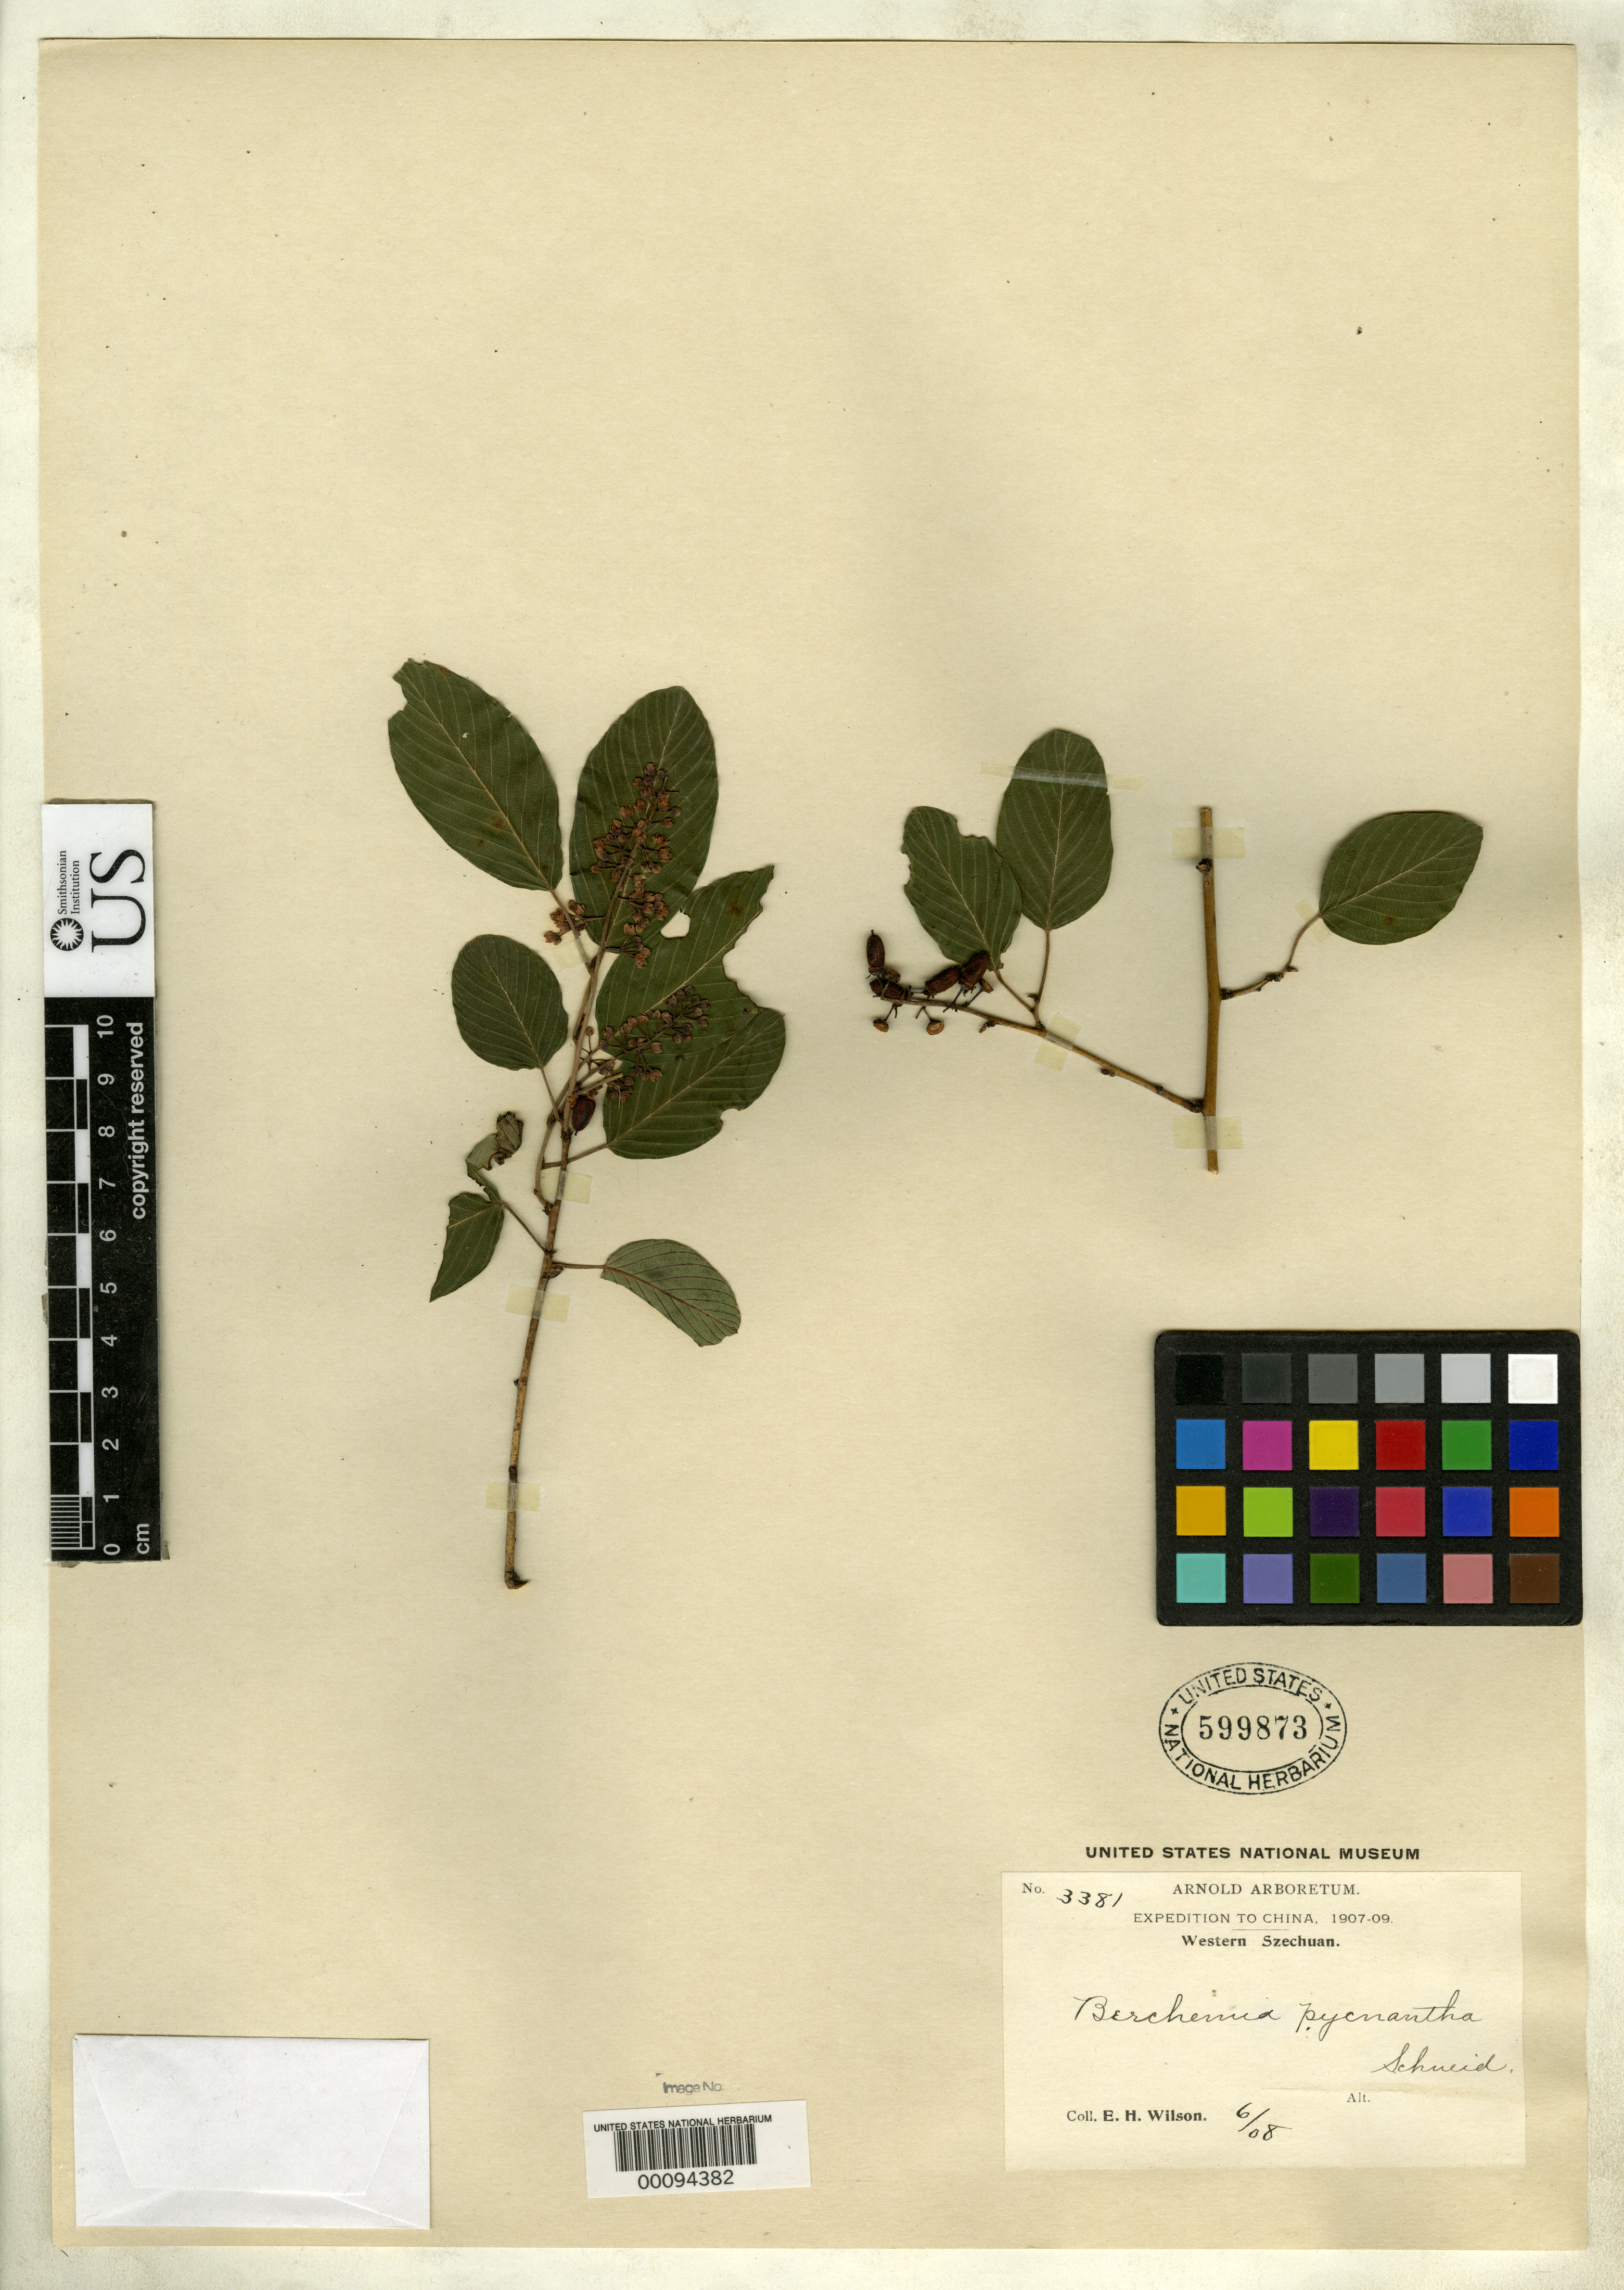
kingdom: Plantae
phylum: Tracheophyta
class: Magnoliopsida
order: Rosales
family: Rhamnaceae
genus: Berchemia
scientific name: Berchemia pycnantha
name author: C.K. Schneid. in Sarg.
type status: Isotype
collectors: E. H. Wilson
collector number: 3381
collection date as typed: Jun 1908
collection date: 1908-06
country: China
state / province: Sichuan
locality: Kuan Hsien, Nin-tou-shan.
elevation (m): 2300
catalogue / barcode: US 599873